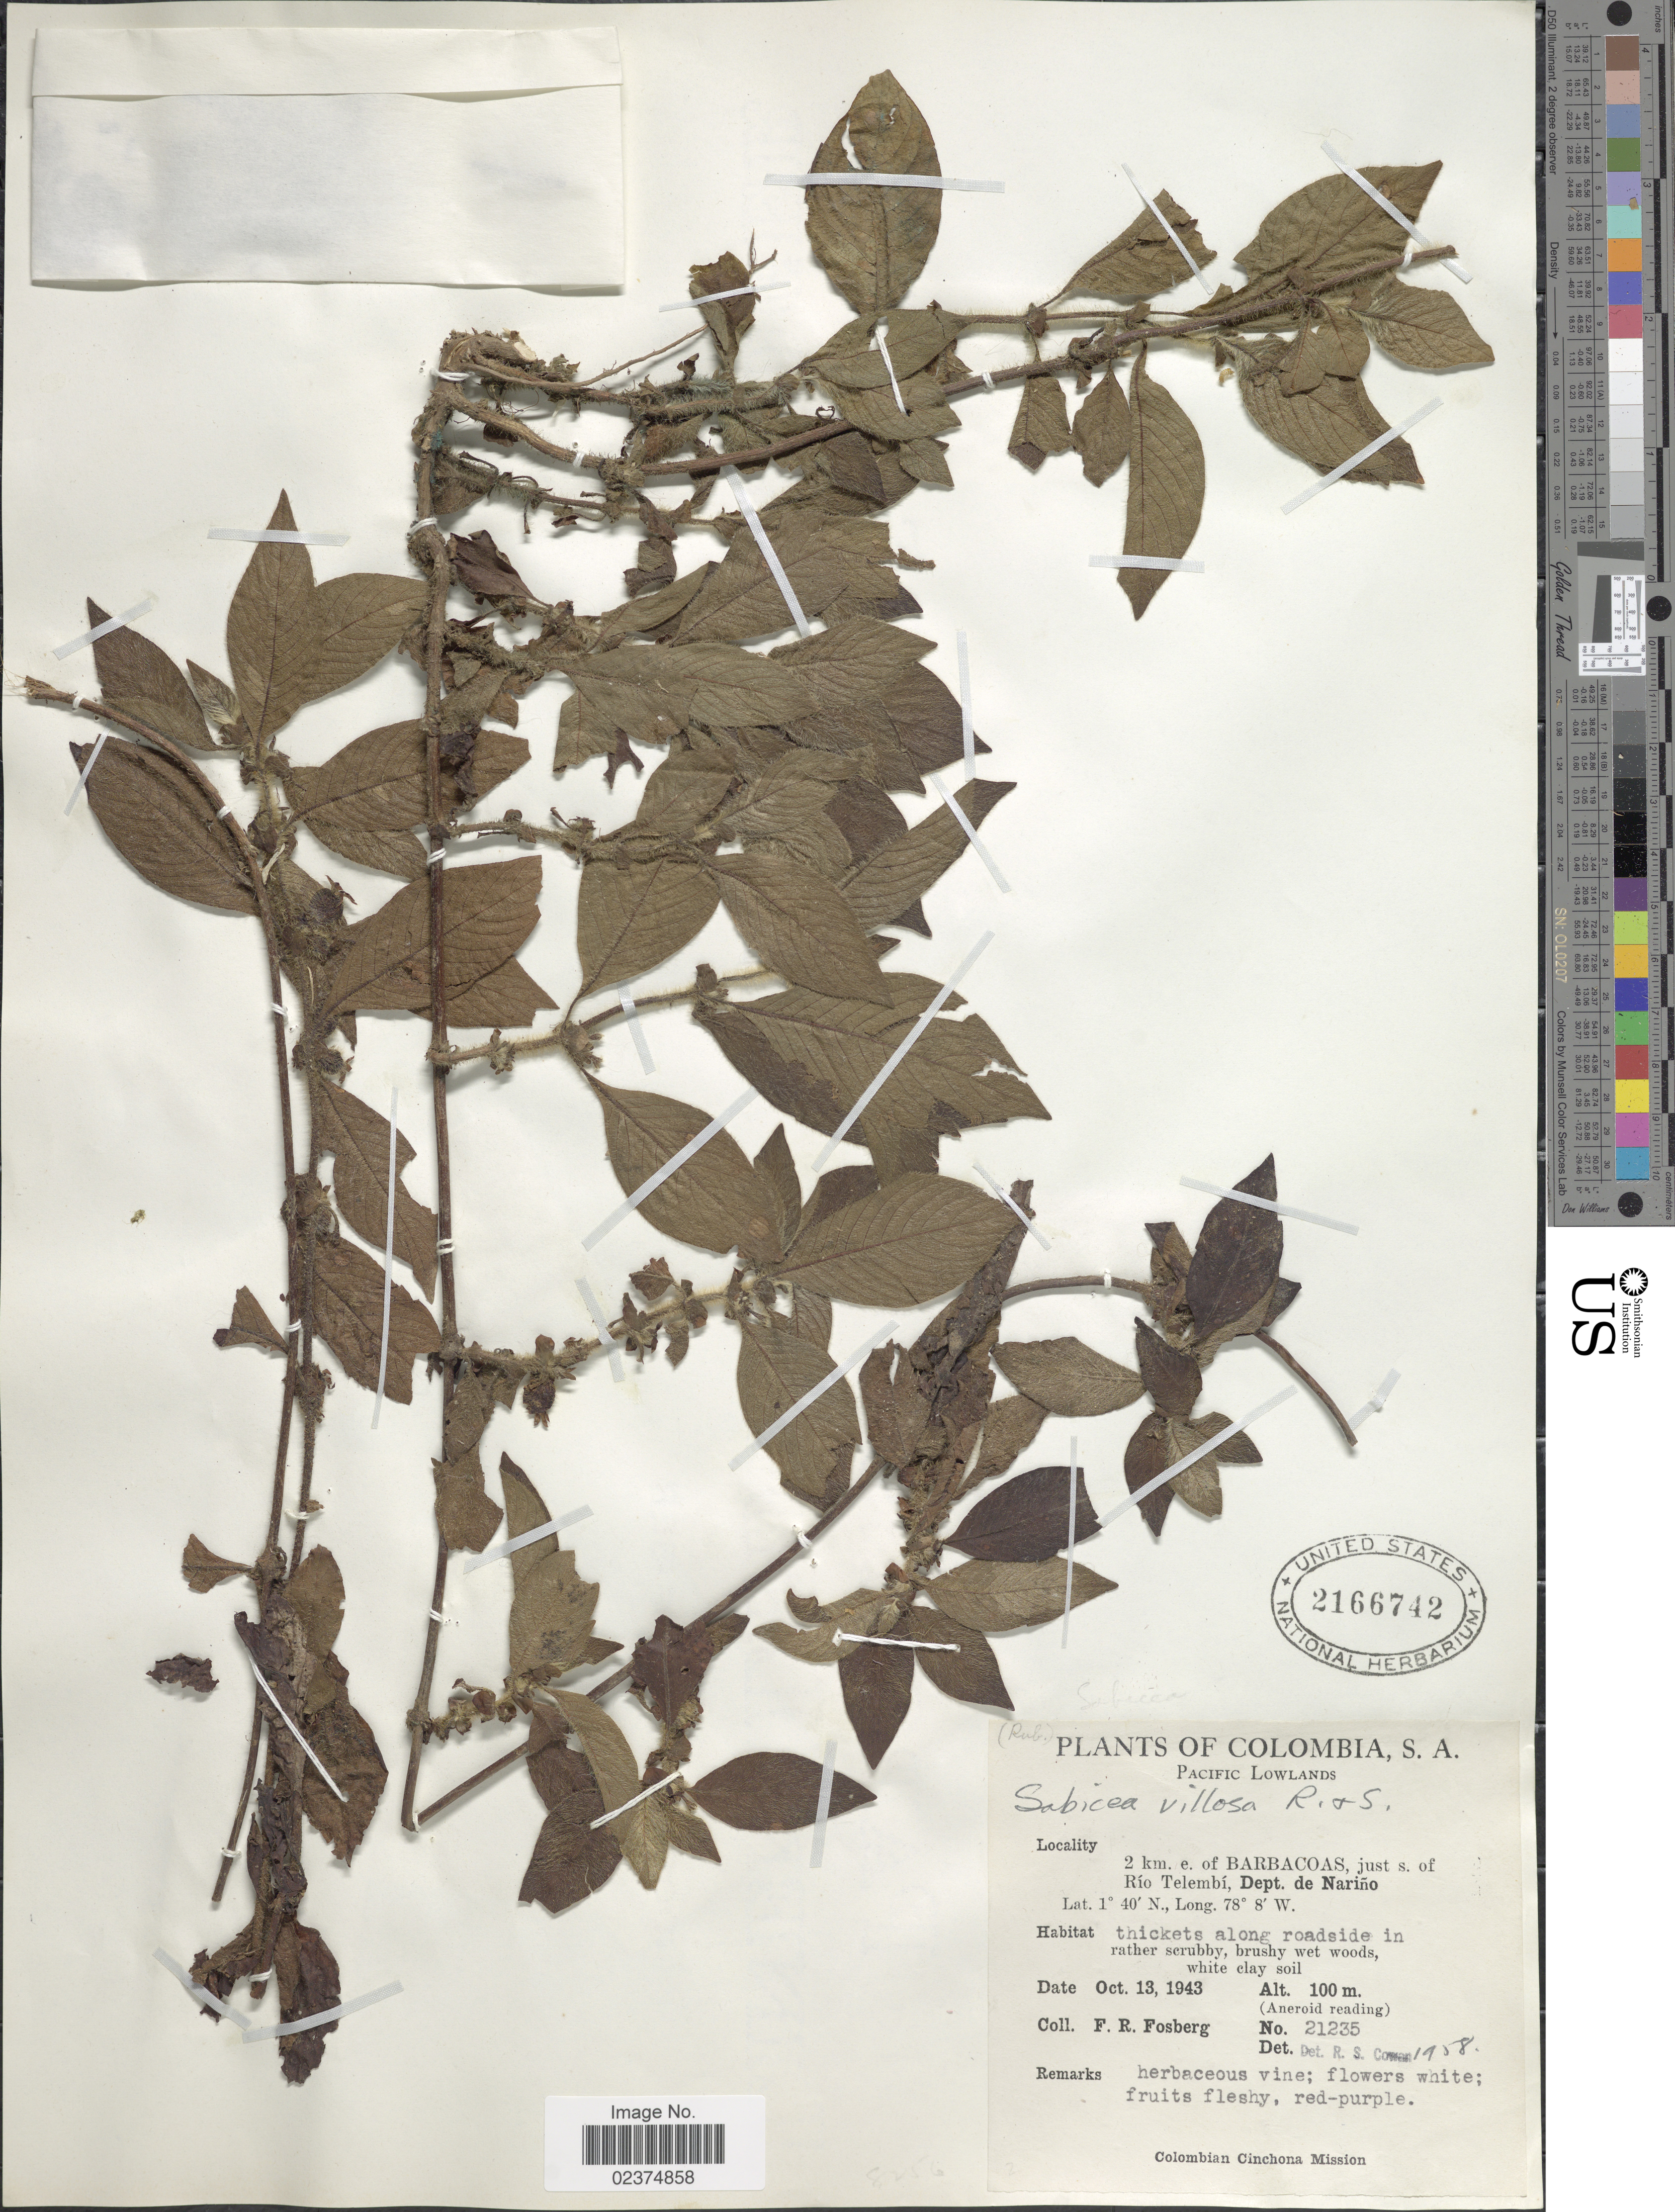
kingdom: Plantae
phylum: Tracheophyta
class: Magnoliopsida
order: Gentianales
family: Rubiaceae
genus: Sabicea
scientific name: Sabicea villosa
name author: Willd. ex Roem. & Schult.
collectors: F. R. Fosberg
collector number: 21235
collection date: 1943-10-13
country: Colombia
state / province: Nariño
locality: Pacific Lowlands, 2 km. e. of Barbacoas, just s. of Rio Telembi, Dept. de Narino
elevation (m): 100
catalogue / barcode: US 2166742